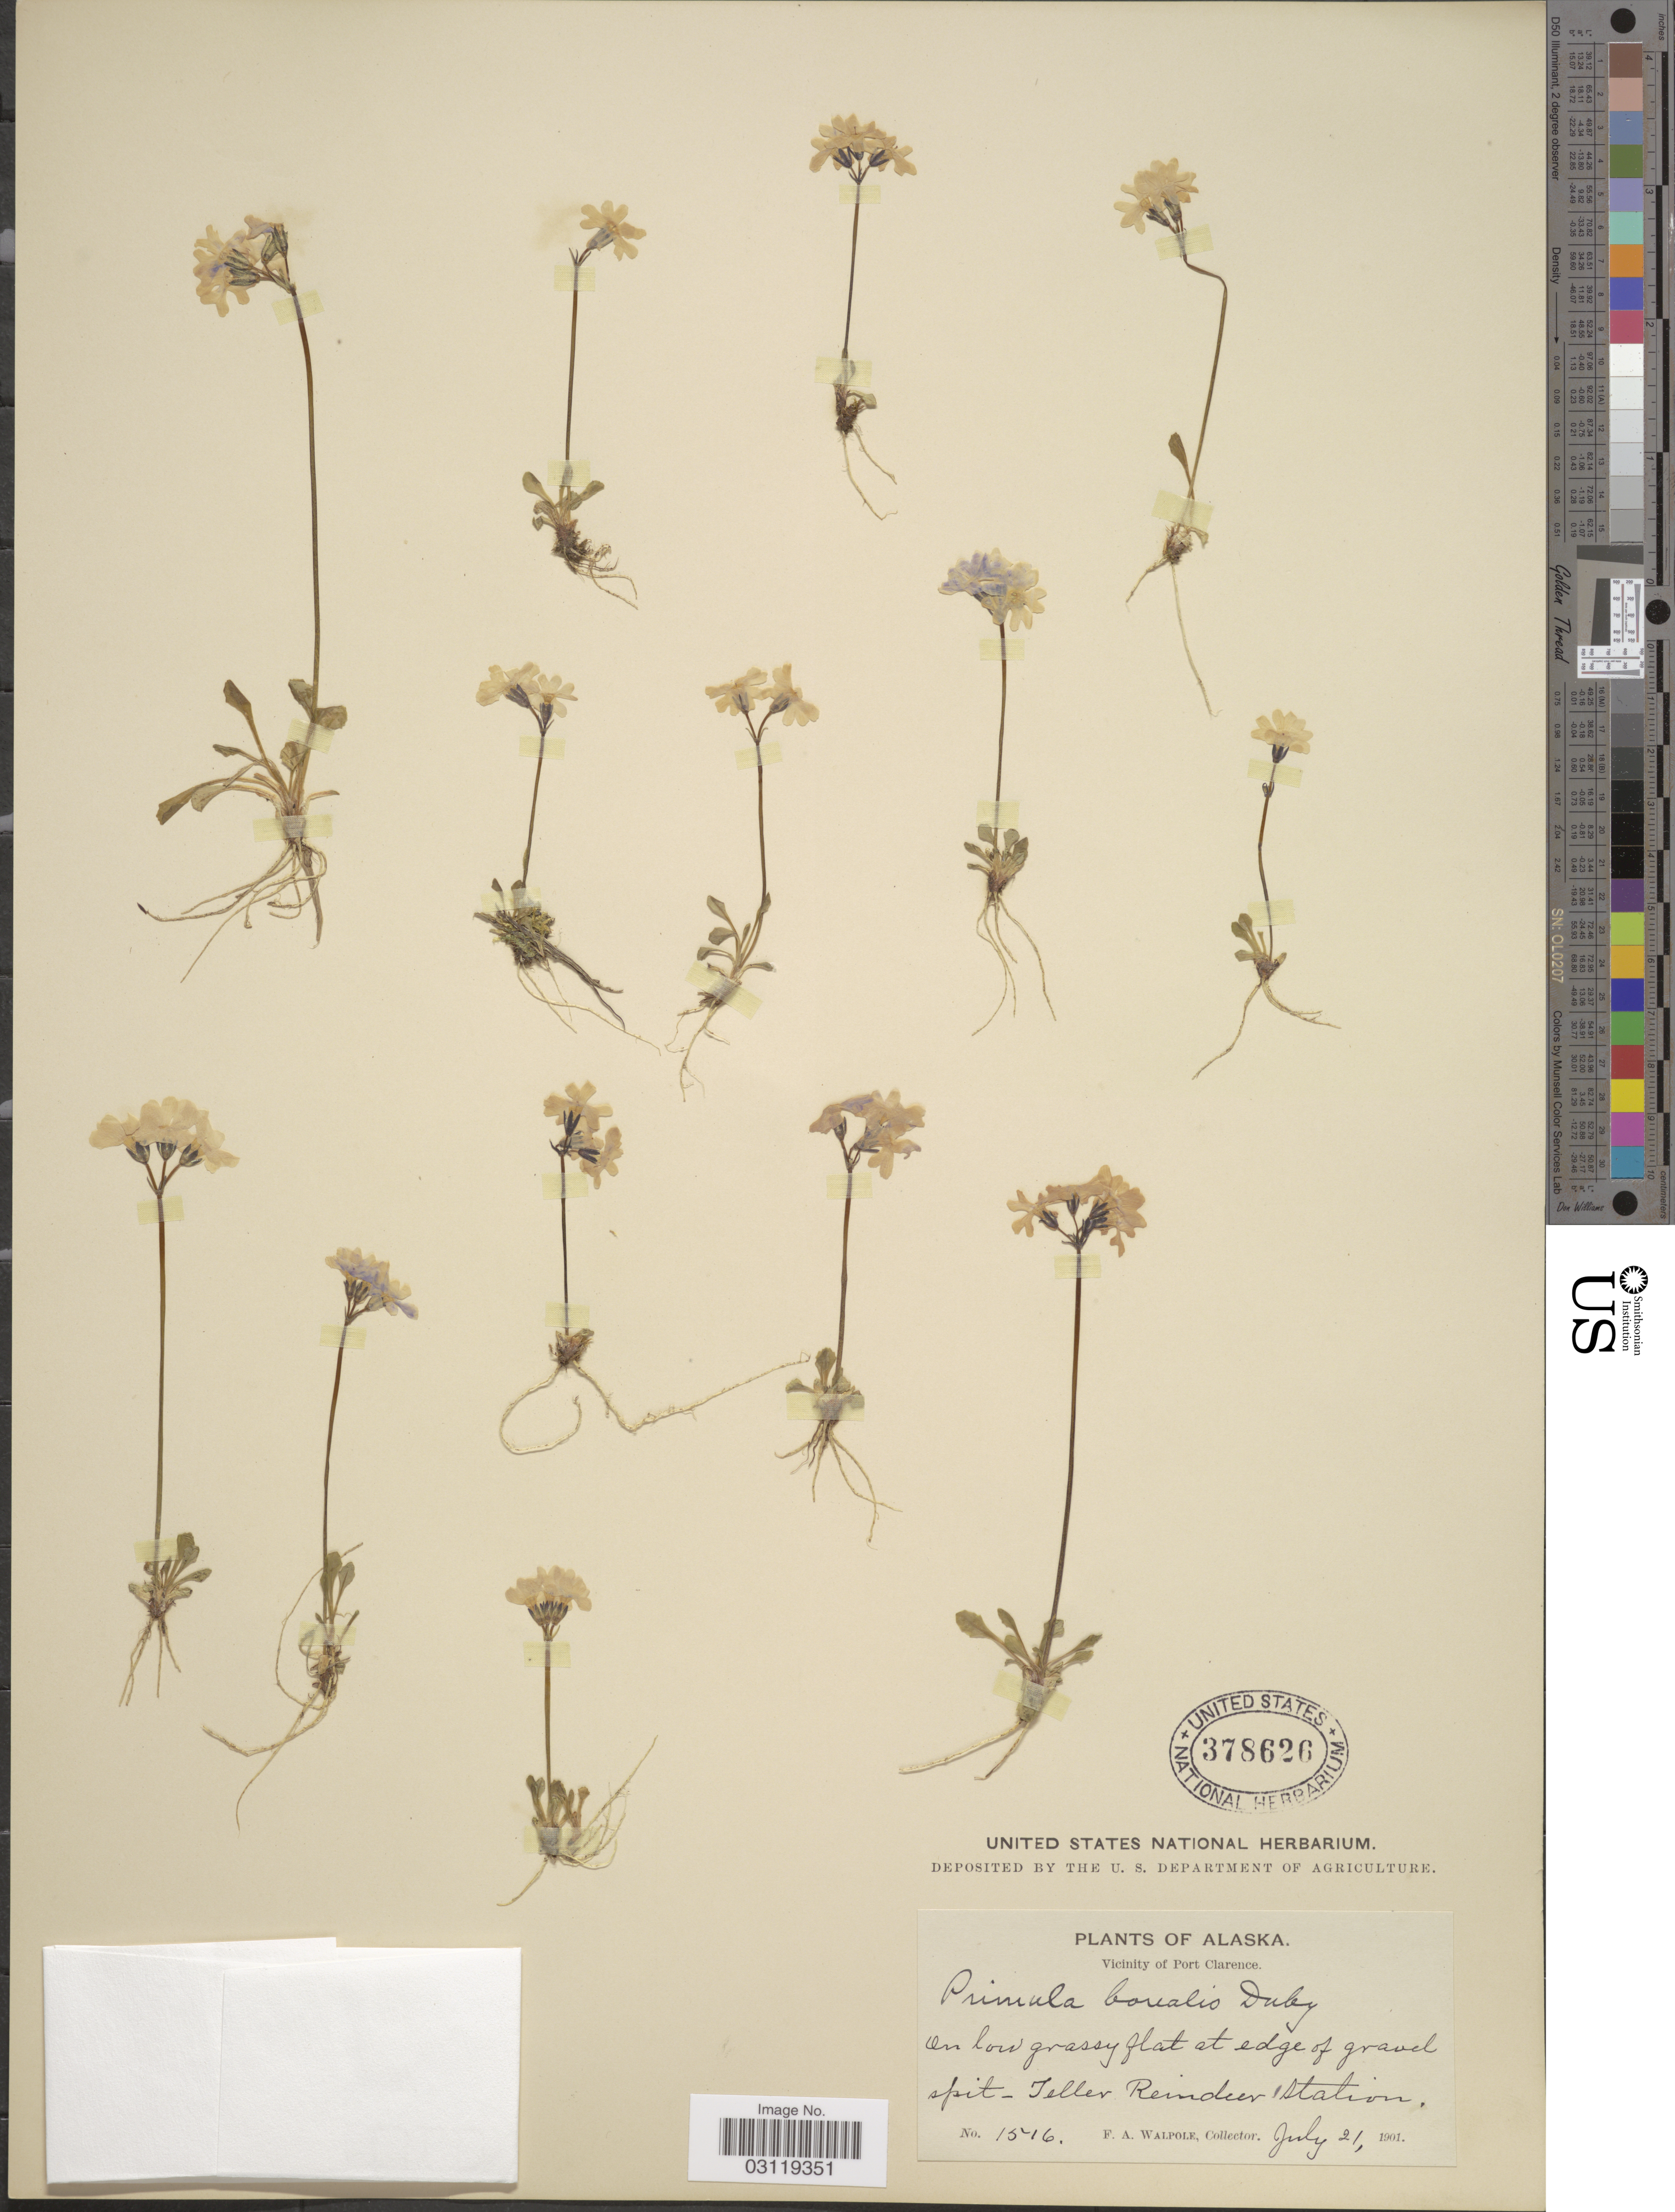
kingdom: Plantae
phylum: Tracheophyta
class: Magnoliopsida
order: Ericales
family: Primulaceae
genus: Primula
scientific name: Primula borealis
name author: Duby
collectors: F. Walpole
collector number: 1516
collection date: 1901-07-21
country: United States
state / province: Alaska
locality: Vicinity of Port Clarence. Teller Reindeer Station.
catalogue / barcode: US 378626